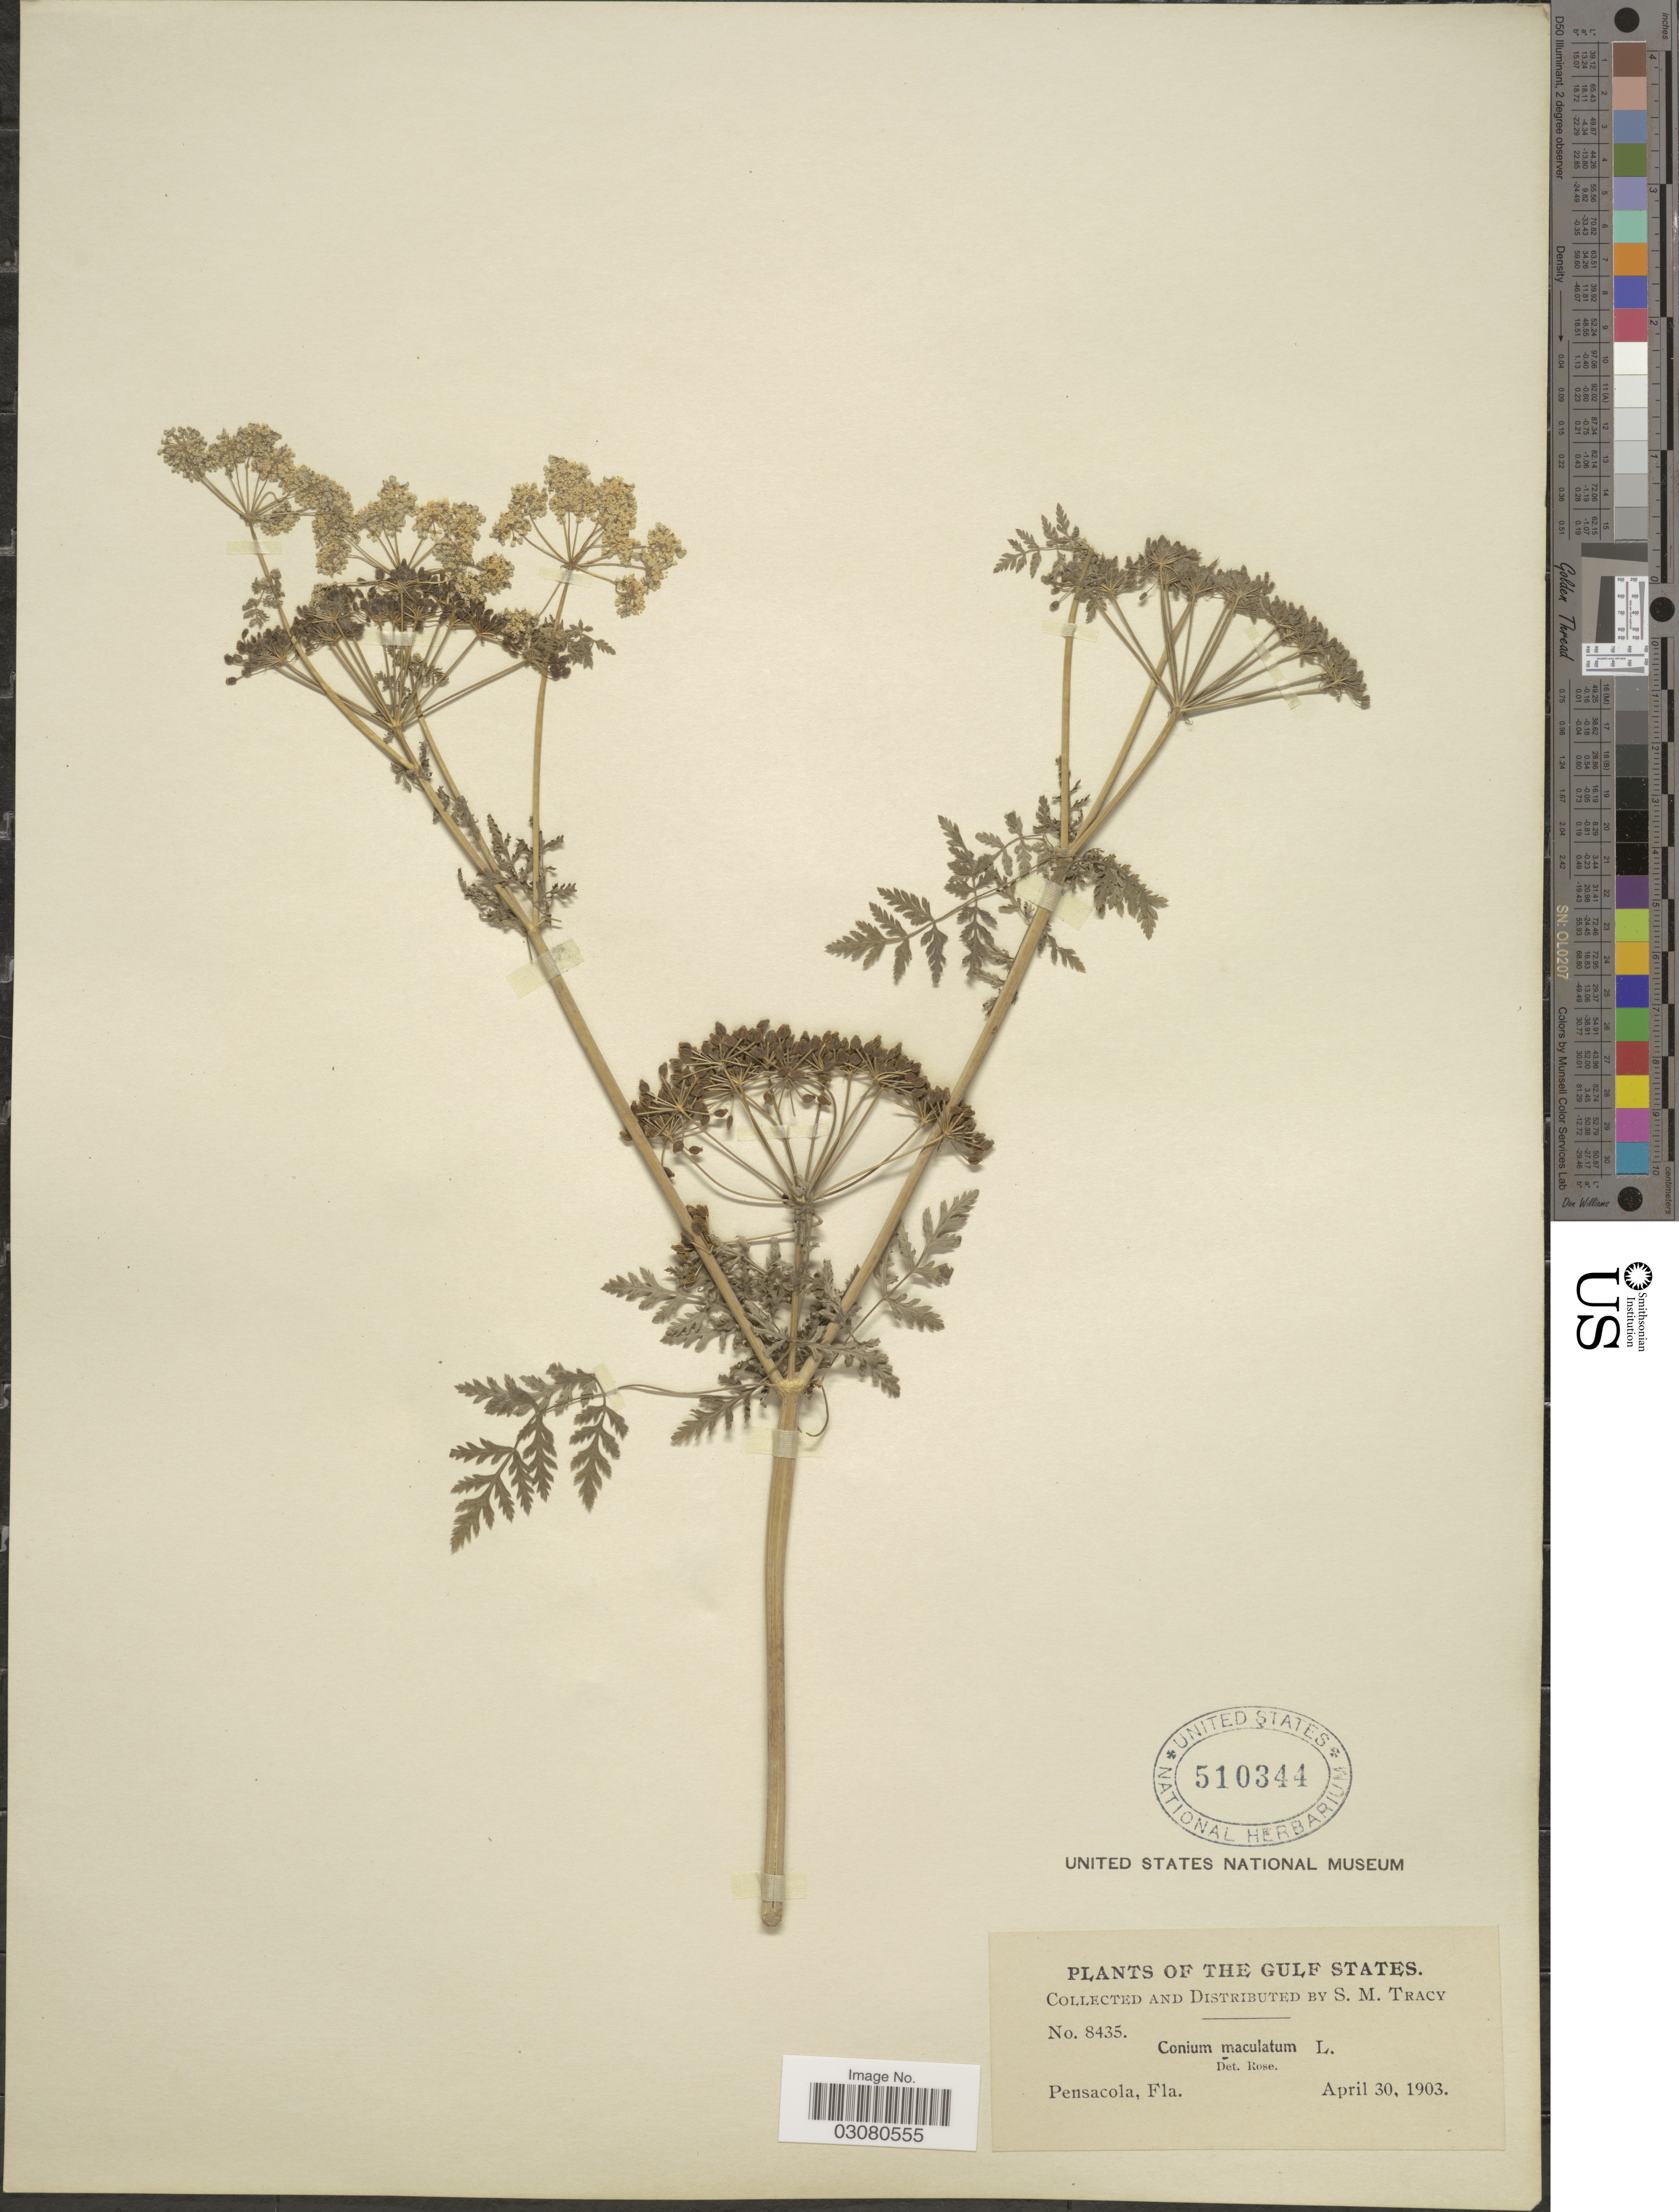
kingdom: Plantae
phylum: Tracheophyta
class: Magnoliopsida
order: Apiales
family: Apiaceae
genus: Conium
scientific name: Conium maculatum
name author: L.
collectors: S. M. Tracy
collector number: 8435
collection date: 1903-04-30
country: United States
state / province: Florida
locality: Gulf States. Pensacola, Fla.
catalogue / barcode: US 510344